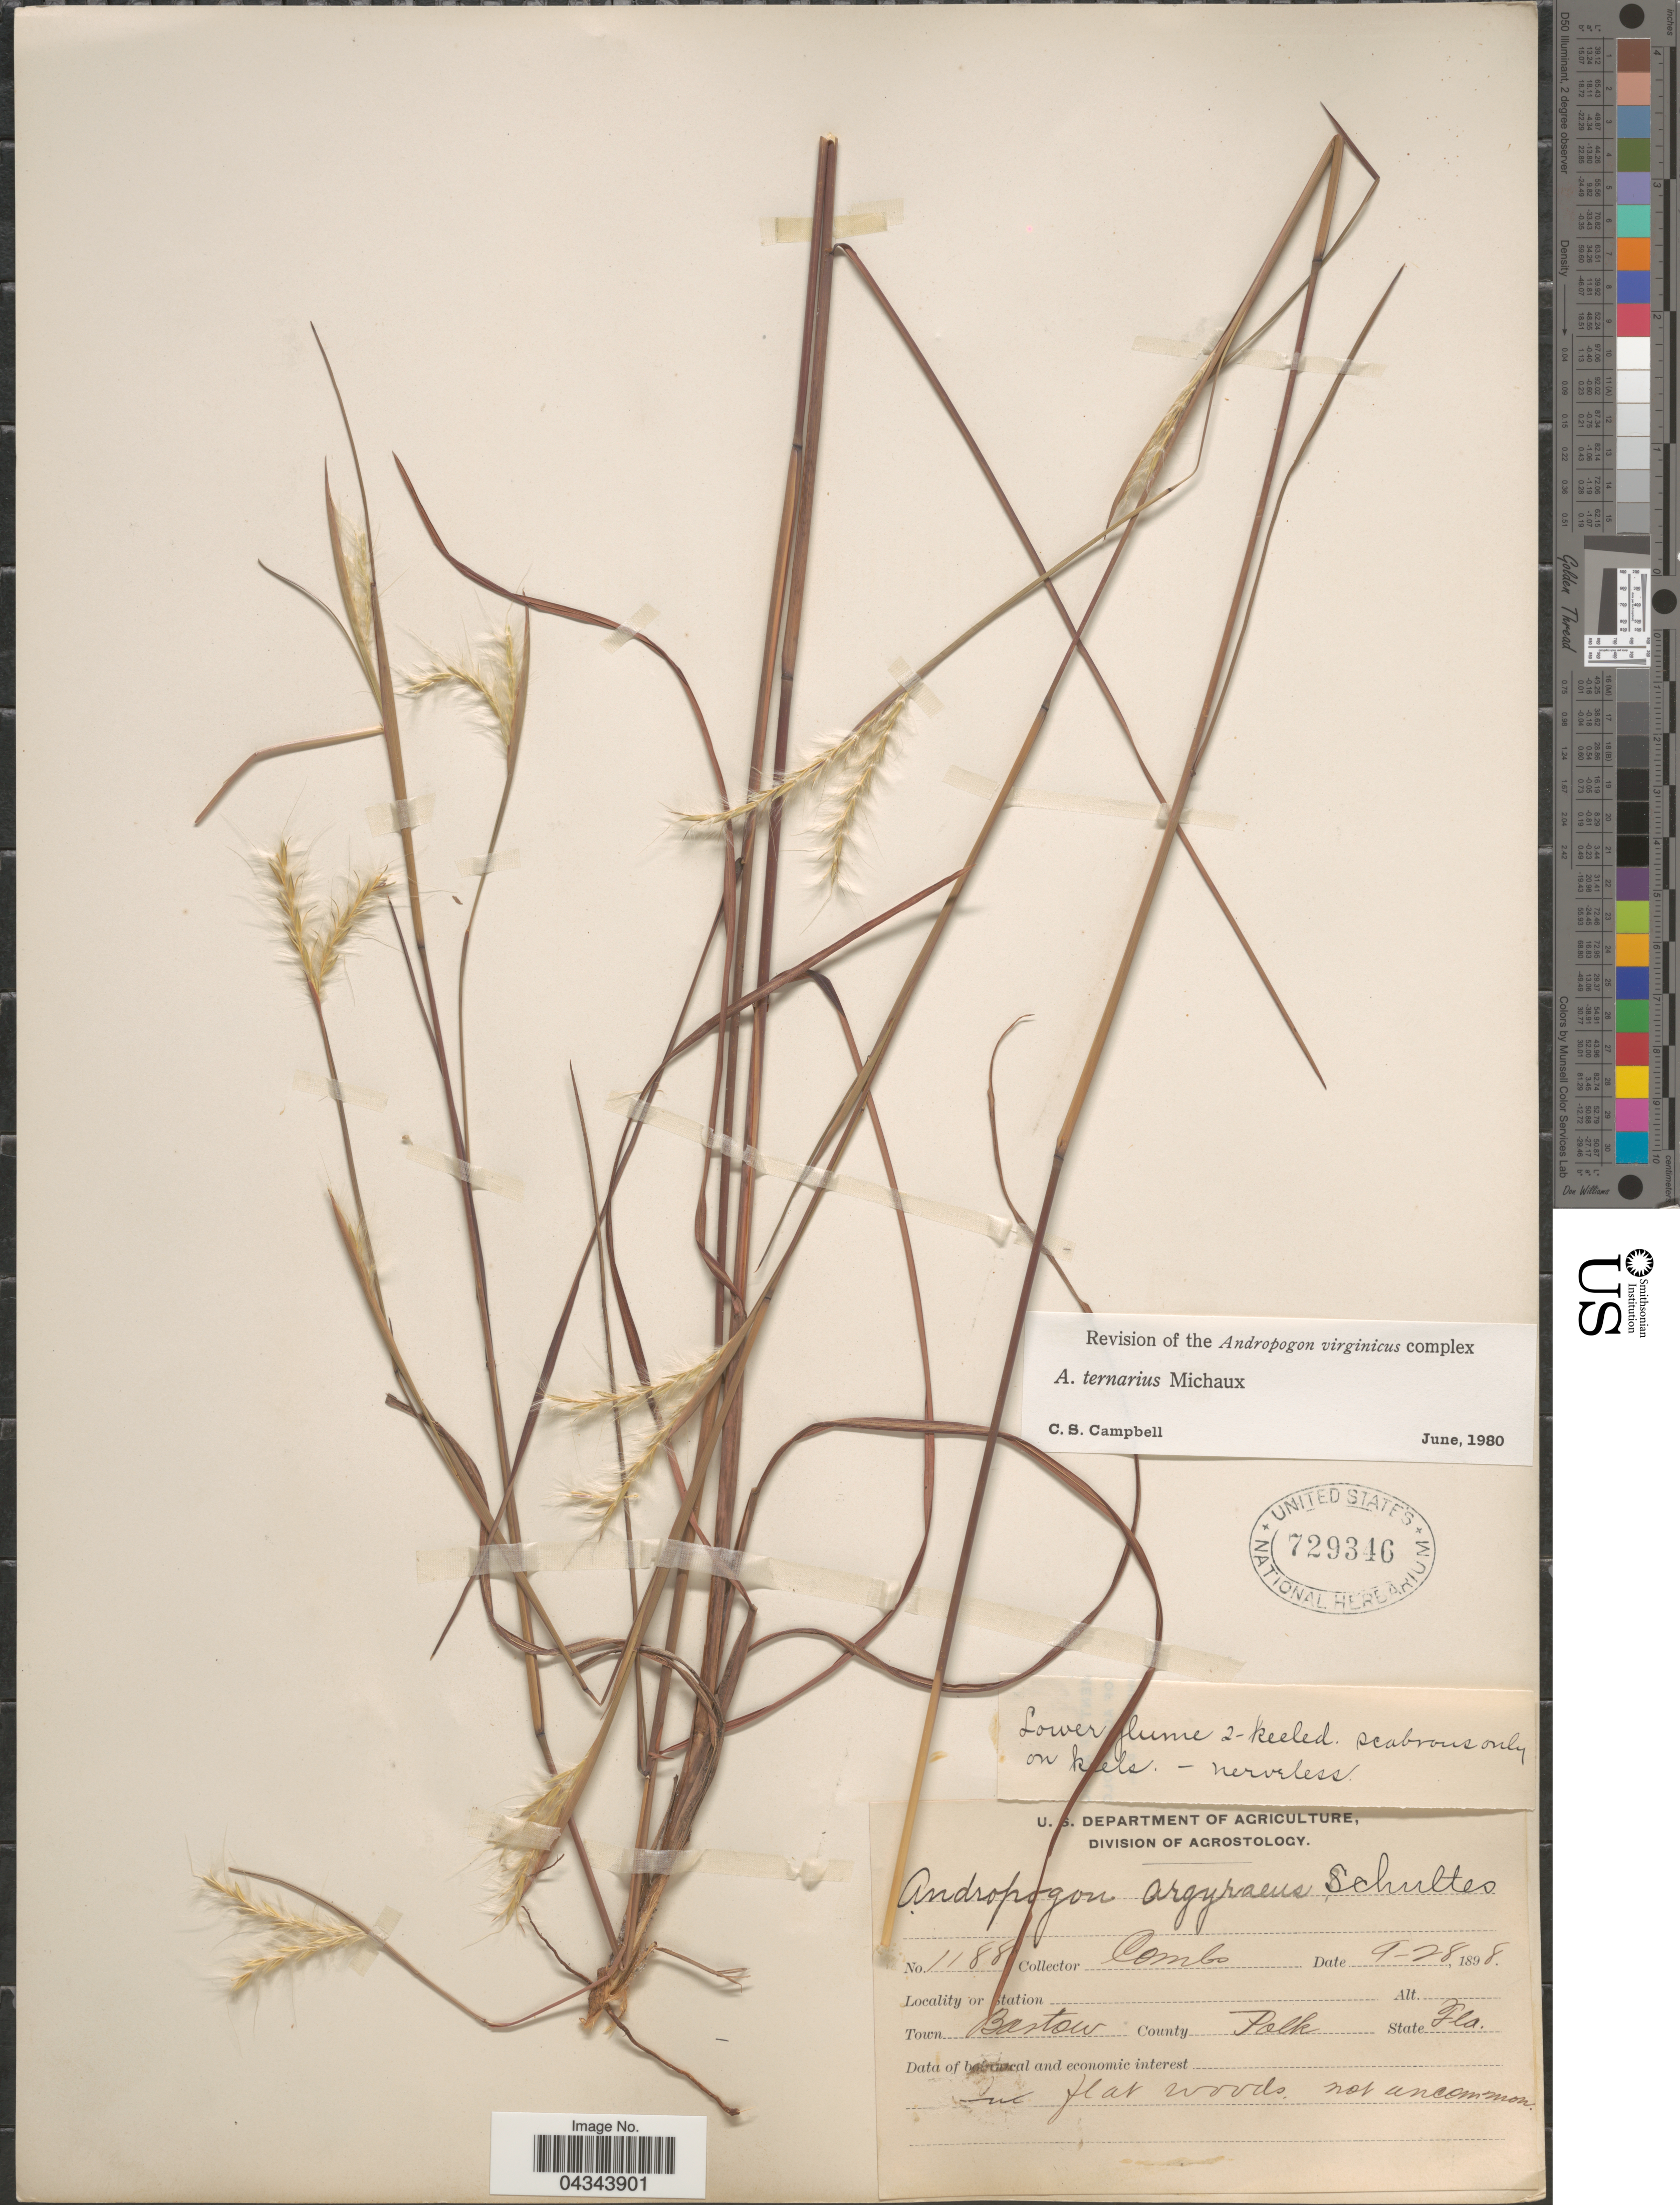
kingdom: Plantae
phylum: Tracheophyta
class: Liliopsida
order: Poales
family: Poaceae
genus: Andropogon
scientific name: Andropogon ternarius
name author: Michx.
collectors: -. Combs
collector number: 1188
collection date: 1898-09-28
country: United States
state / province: Florida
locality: Town Bartow. County Polk.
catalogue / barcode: US 729346